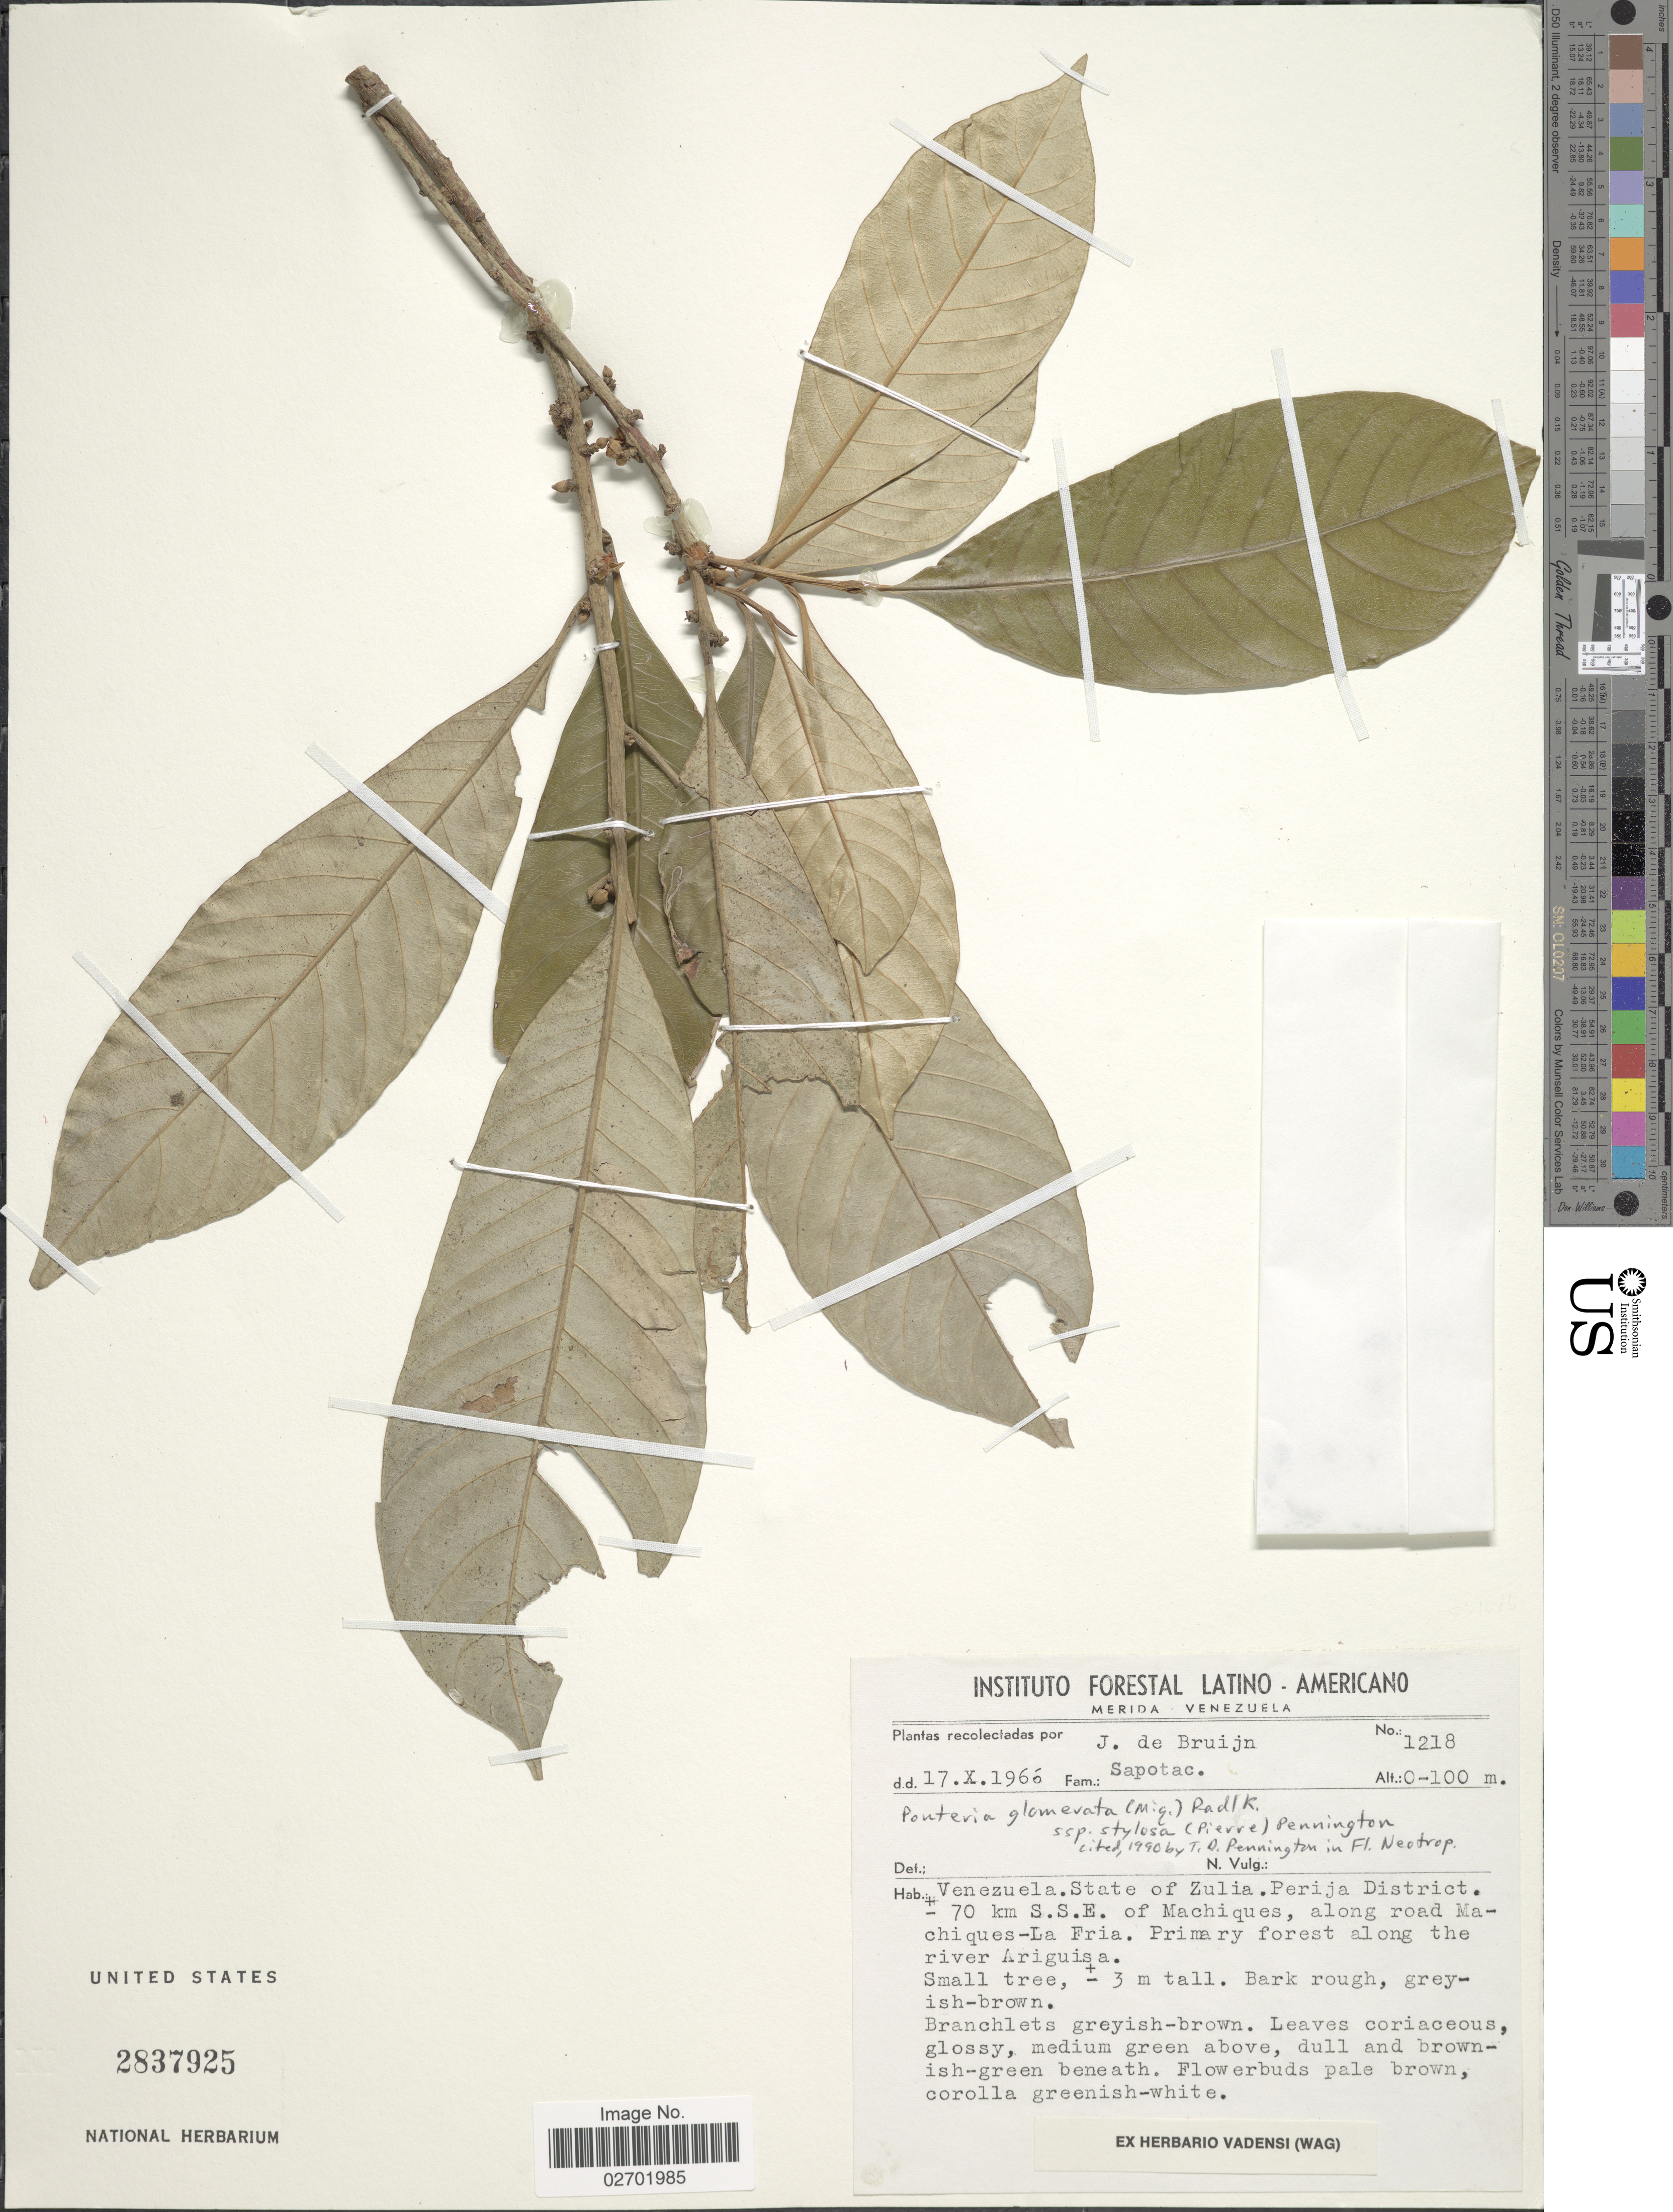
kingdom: Plantae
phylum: Tracheophyta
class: Magnoliopsida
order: Ericales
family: Sapotaceae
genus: Pouteria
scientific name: Pouteria glomerata subsp. stylosa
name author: (Miq.) Radlk.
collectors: J. Bruijn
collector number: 1218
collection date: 1966-10-17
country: Venezuela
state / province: Zulia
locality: Perija District. ± 70 km S.S.E. of Machiques, along road Machiques-La Fria. Primary forest along the river Arisguisa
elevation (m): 0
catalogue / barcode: US 2837925